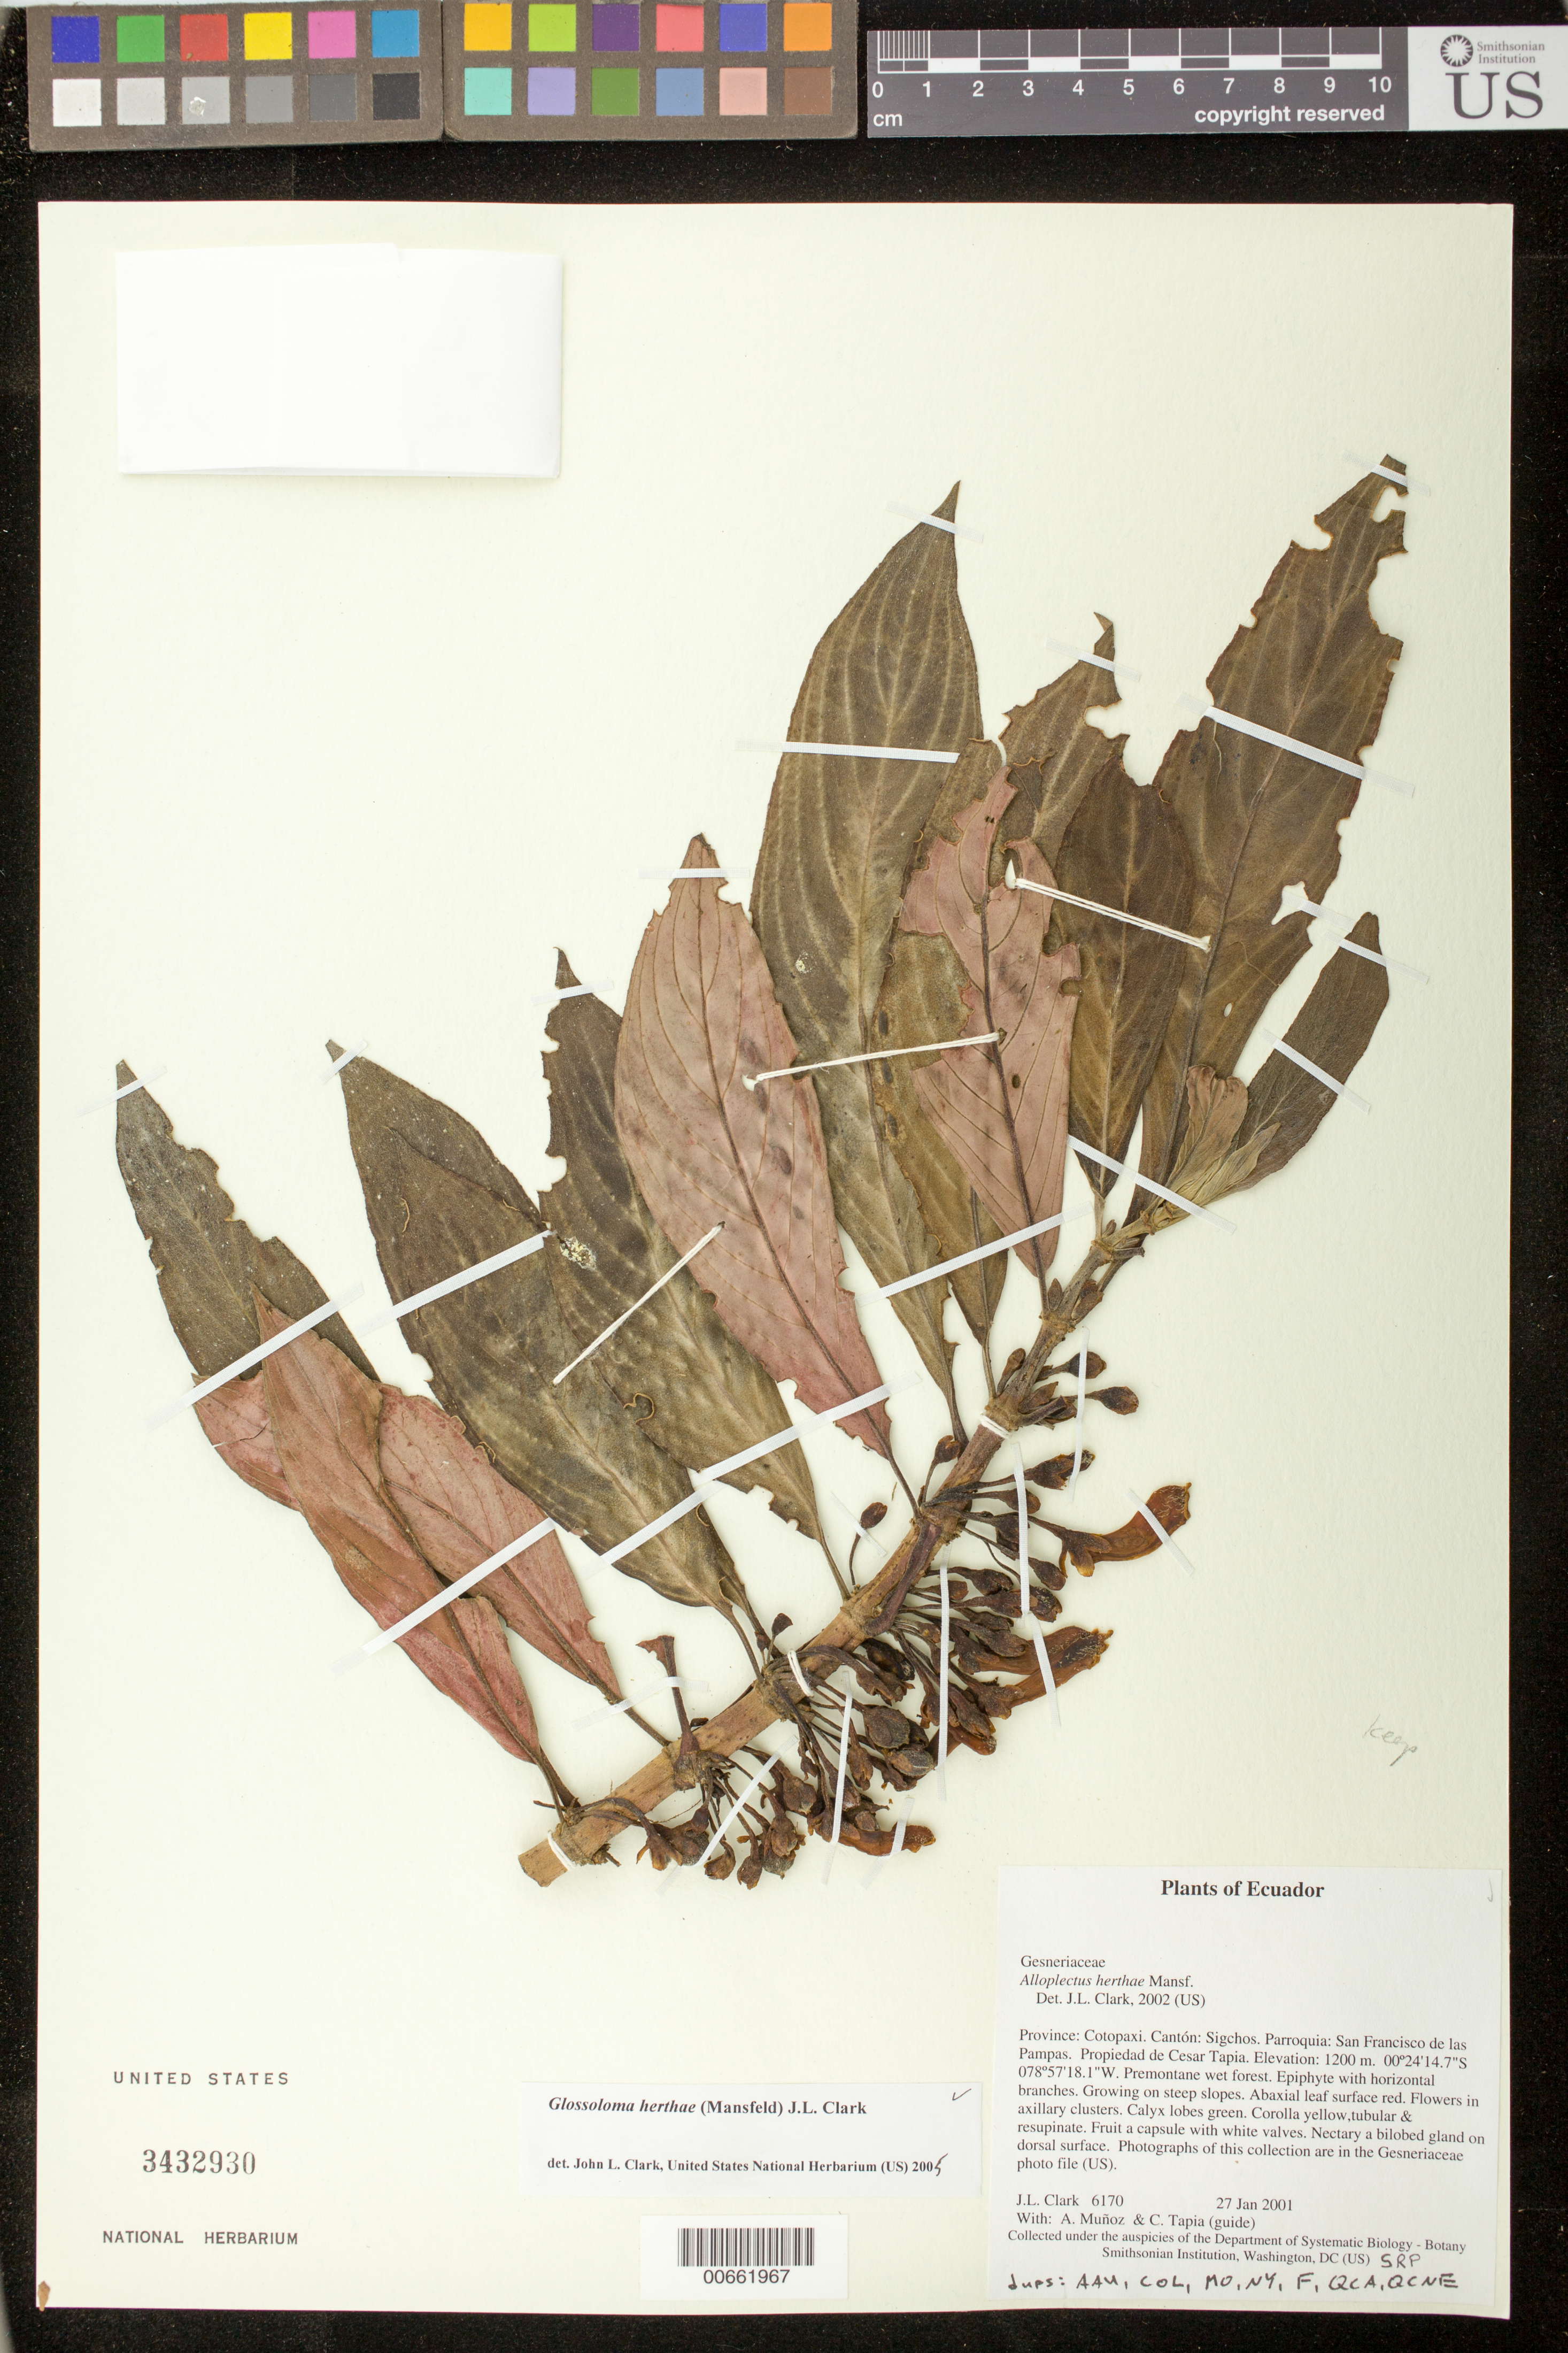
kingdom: Plantae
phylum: Tracheophyta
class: Magnoliopsida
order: Lamiales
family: Gesneriaceae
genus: Glossoloma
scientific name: Glossoloma herthae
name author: (Mansf.) J.L. Clark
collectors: J. L. Clark, A. Muñoz & C. Tapia (guide)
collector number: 6170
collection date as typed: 27 Jan 2001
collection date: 2001-01-27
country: Ecuador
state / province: Cotopaxi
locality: Sigchos. Parroquia: San Francisco de las Pampas. Propiedad de Cesar Tapia.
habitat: Premontane wet forest.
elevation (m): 1200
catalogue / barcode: US 3432930